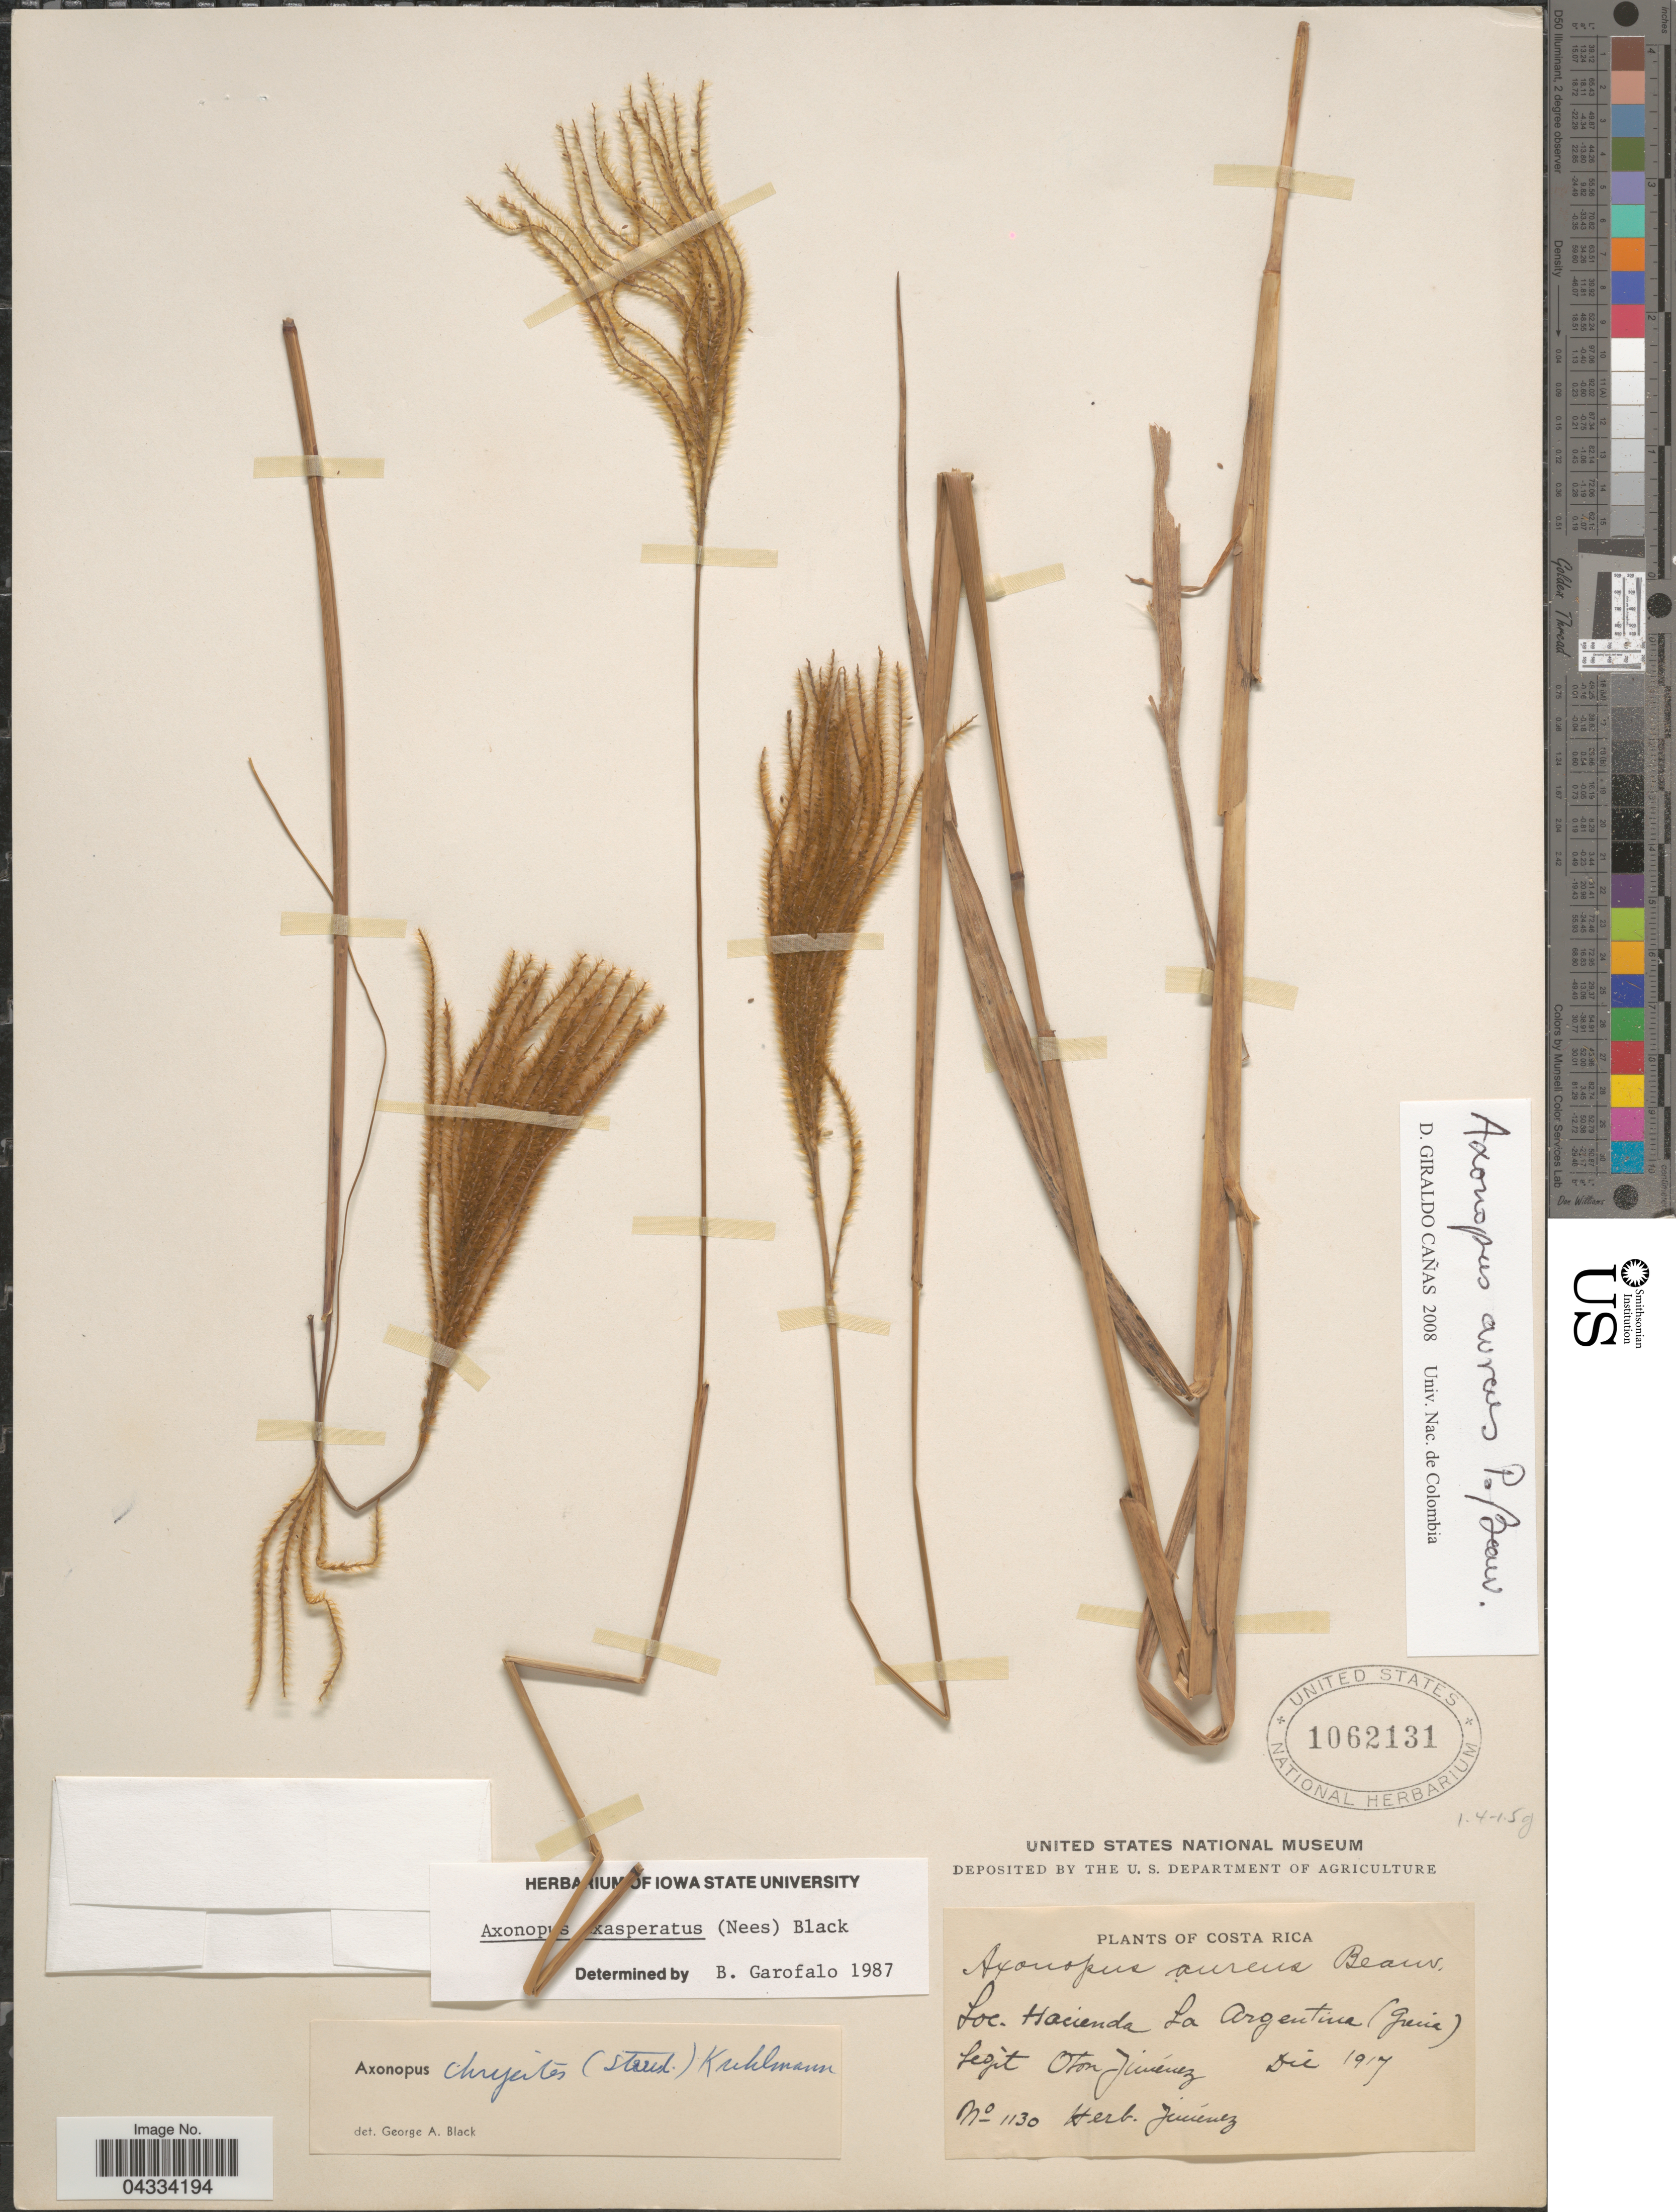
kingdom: Plantae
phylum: Tracheophyta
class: Liliopsida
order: Poales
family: Poaceae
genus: Axonopus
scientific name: Axonopus aureus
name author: P. Beauv.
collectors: O. Jimenez L.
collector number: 1130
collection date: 1917-12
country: Costa Rica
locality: Hacienda La Argentina (Grecia).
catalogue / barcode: US 1062131